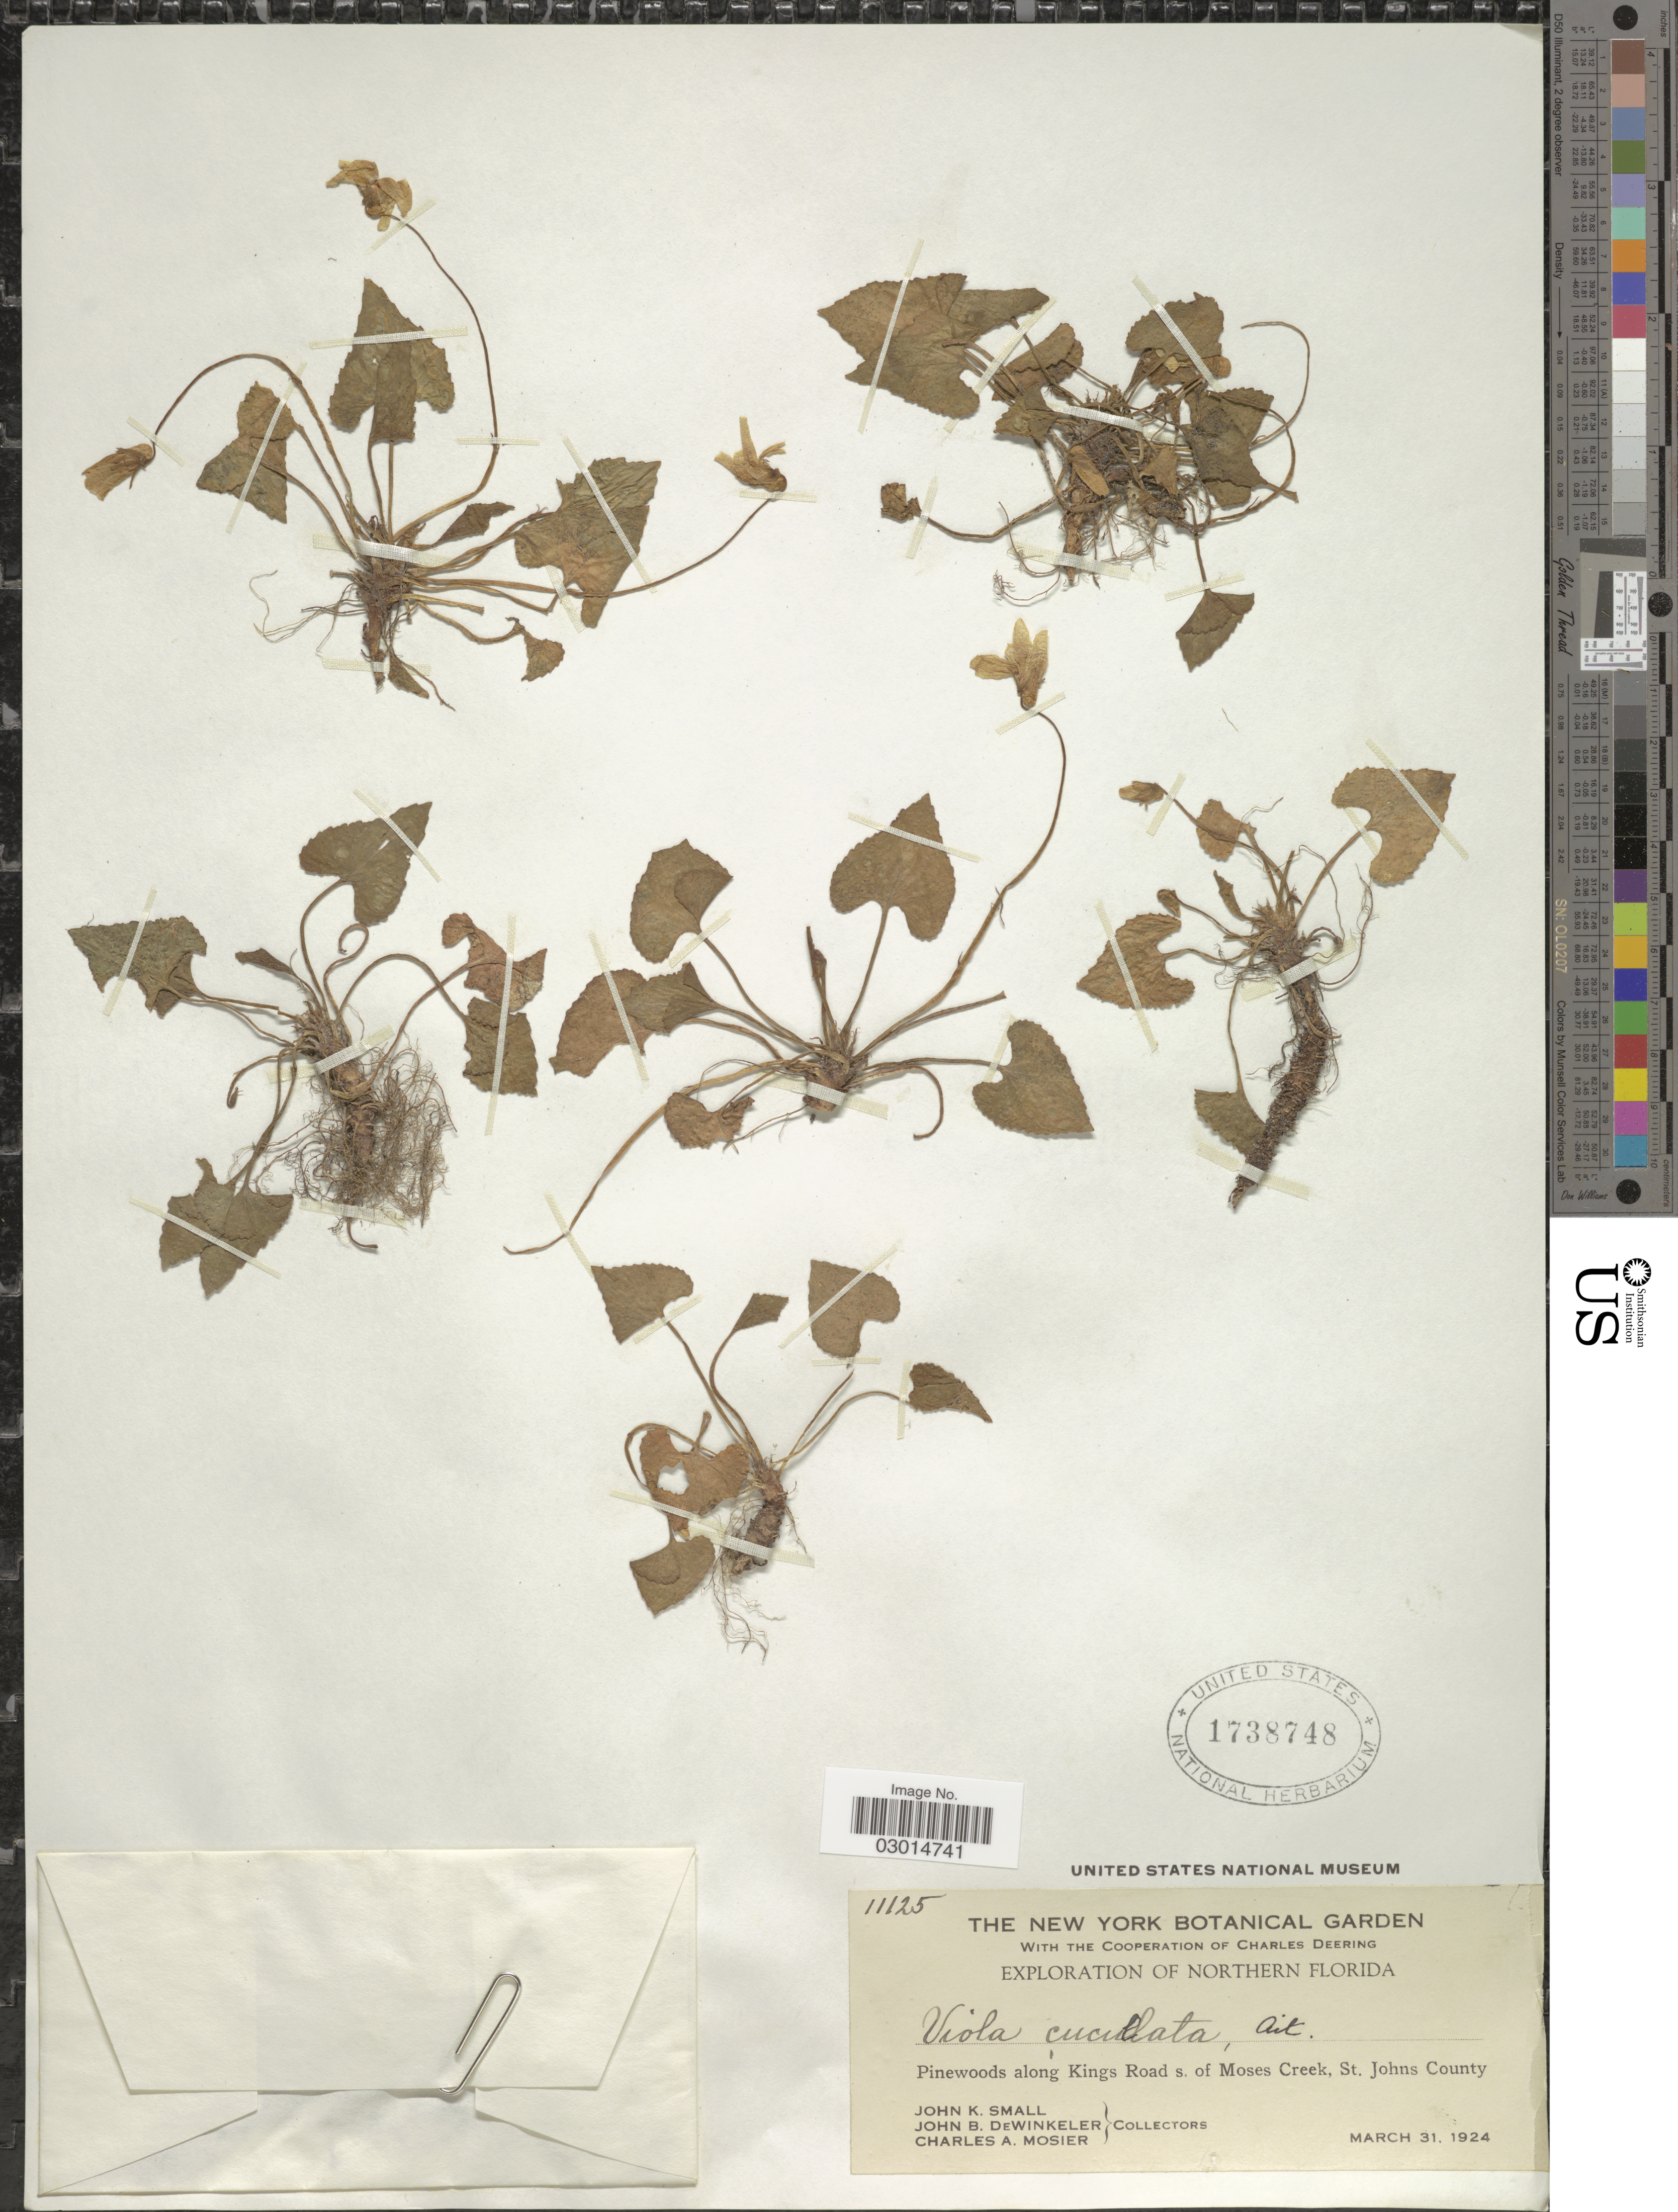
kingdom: Plantae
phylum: Tracheophyta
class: Magnoliopsida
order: Malpighiales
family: Violaceae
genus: Viola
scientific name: Viola cucullata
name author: Aiton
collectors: J. K. Small, J. B. Dewinkeler & C. A. Mosier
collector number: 11125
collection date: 1924-03-31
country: United States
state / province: Florida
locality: Northern Florida. Pinewoods along Kings Road s. of Moses Creek, St. Johns County.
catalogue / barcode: US 1738748